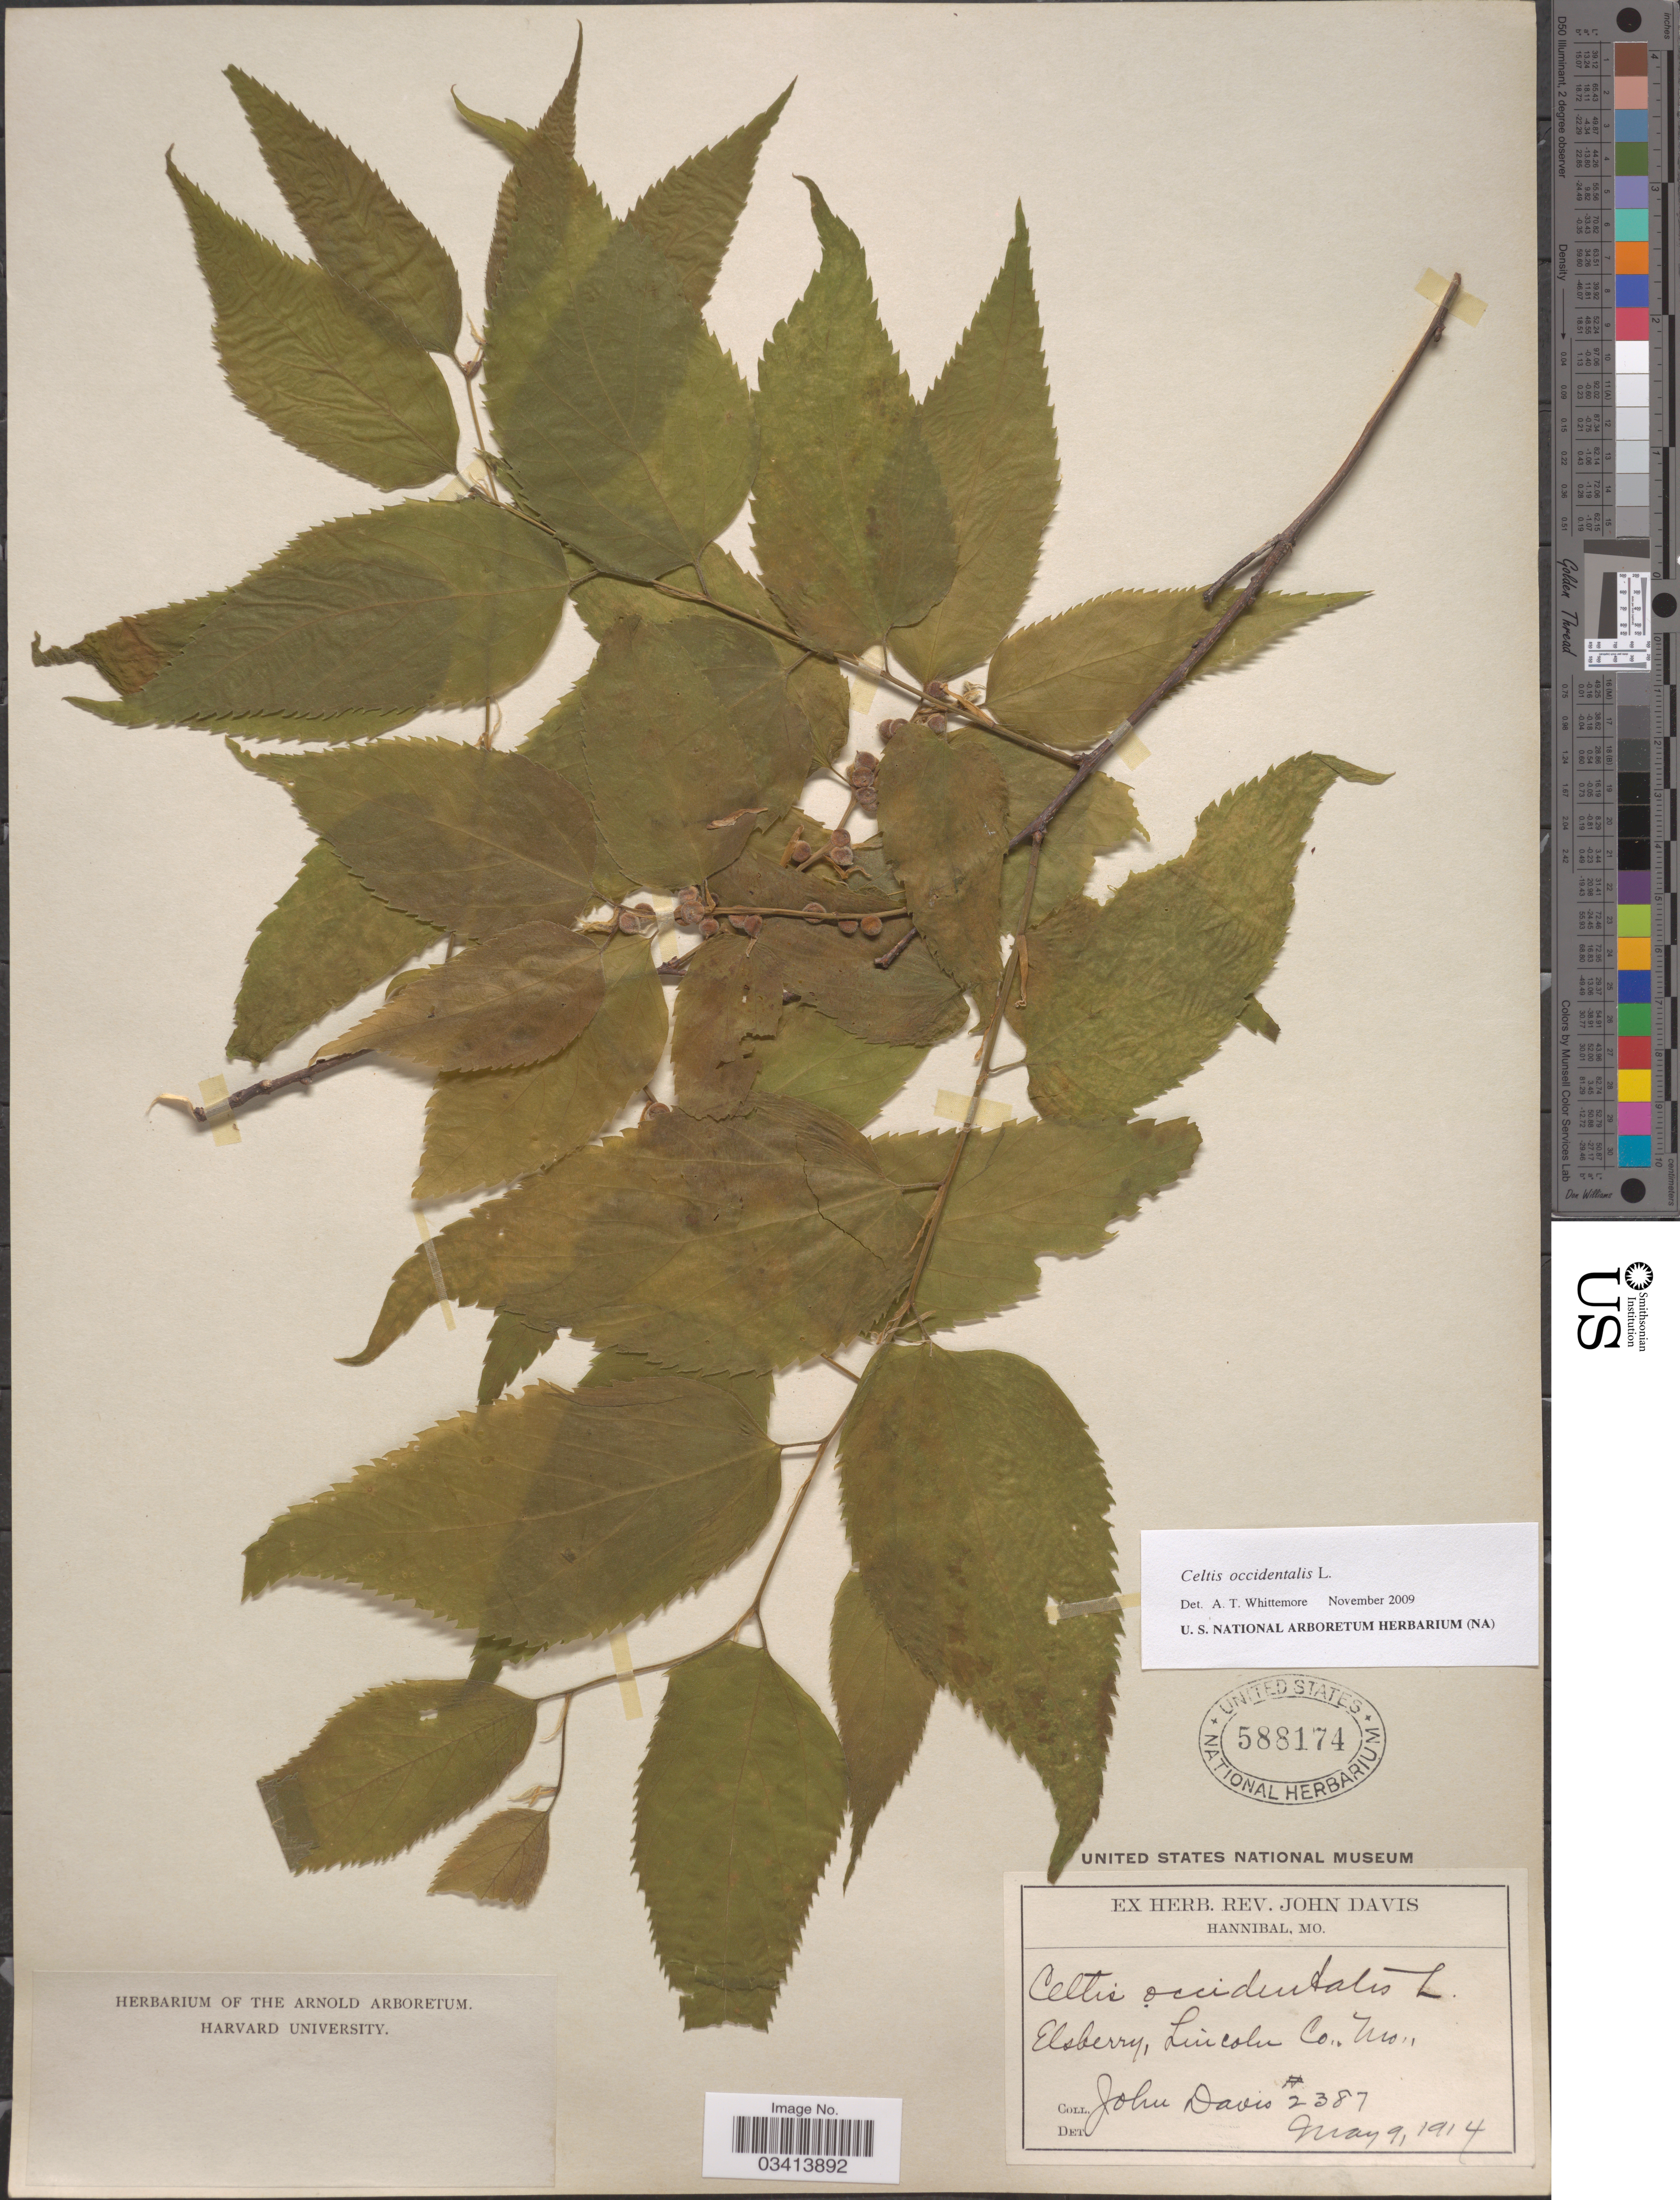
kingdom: Plantae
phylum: Tracheophyta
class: Magnoliopsida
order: Rosales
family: Cannabaceae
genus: Celtis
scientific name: Celtis occidentalis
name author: L.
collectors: J. Davis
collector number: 2387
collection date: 1914-05-09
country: United States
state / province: Missouri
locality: Elsberry, Lincoln Co.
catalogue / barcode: US 588174